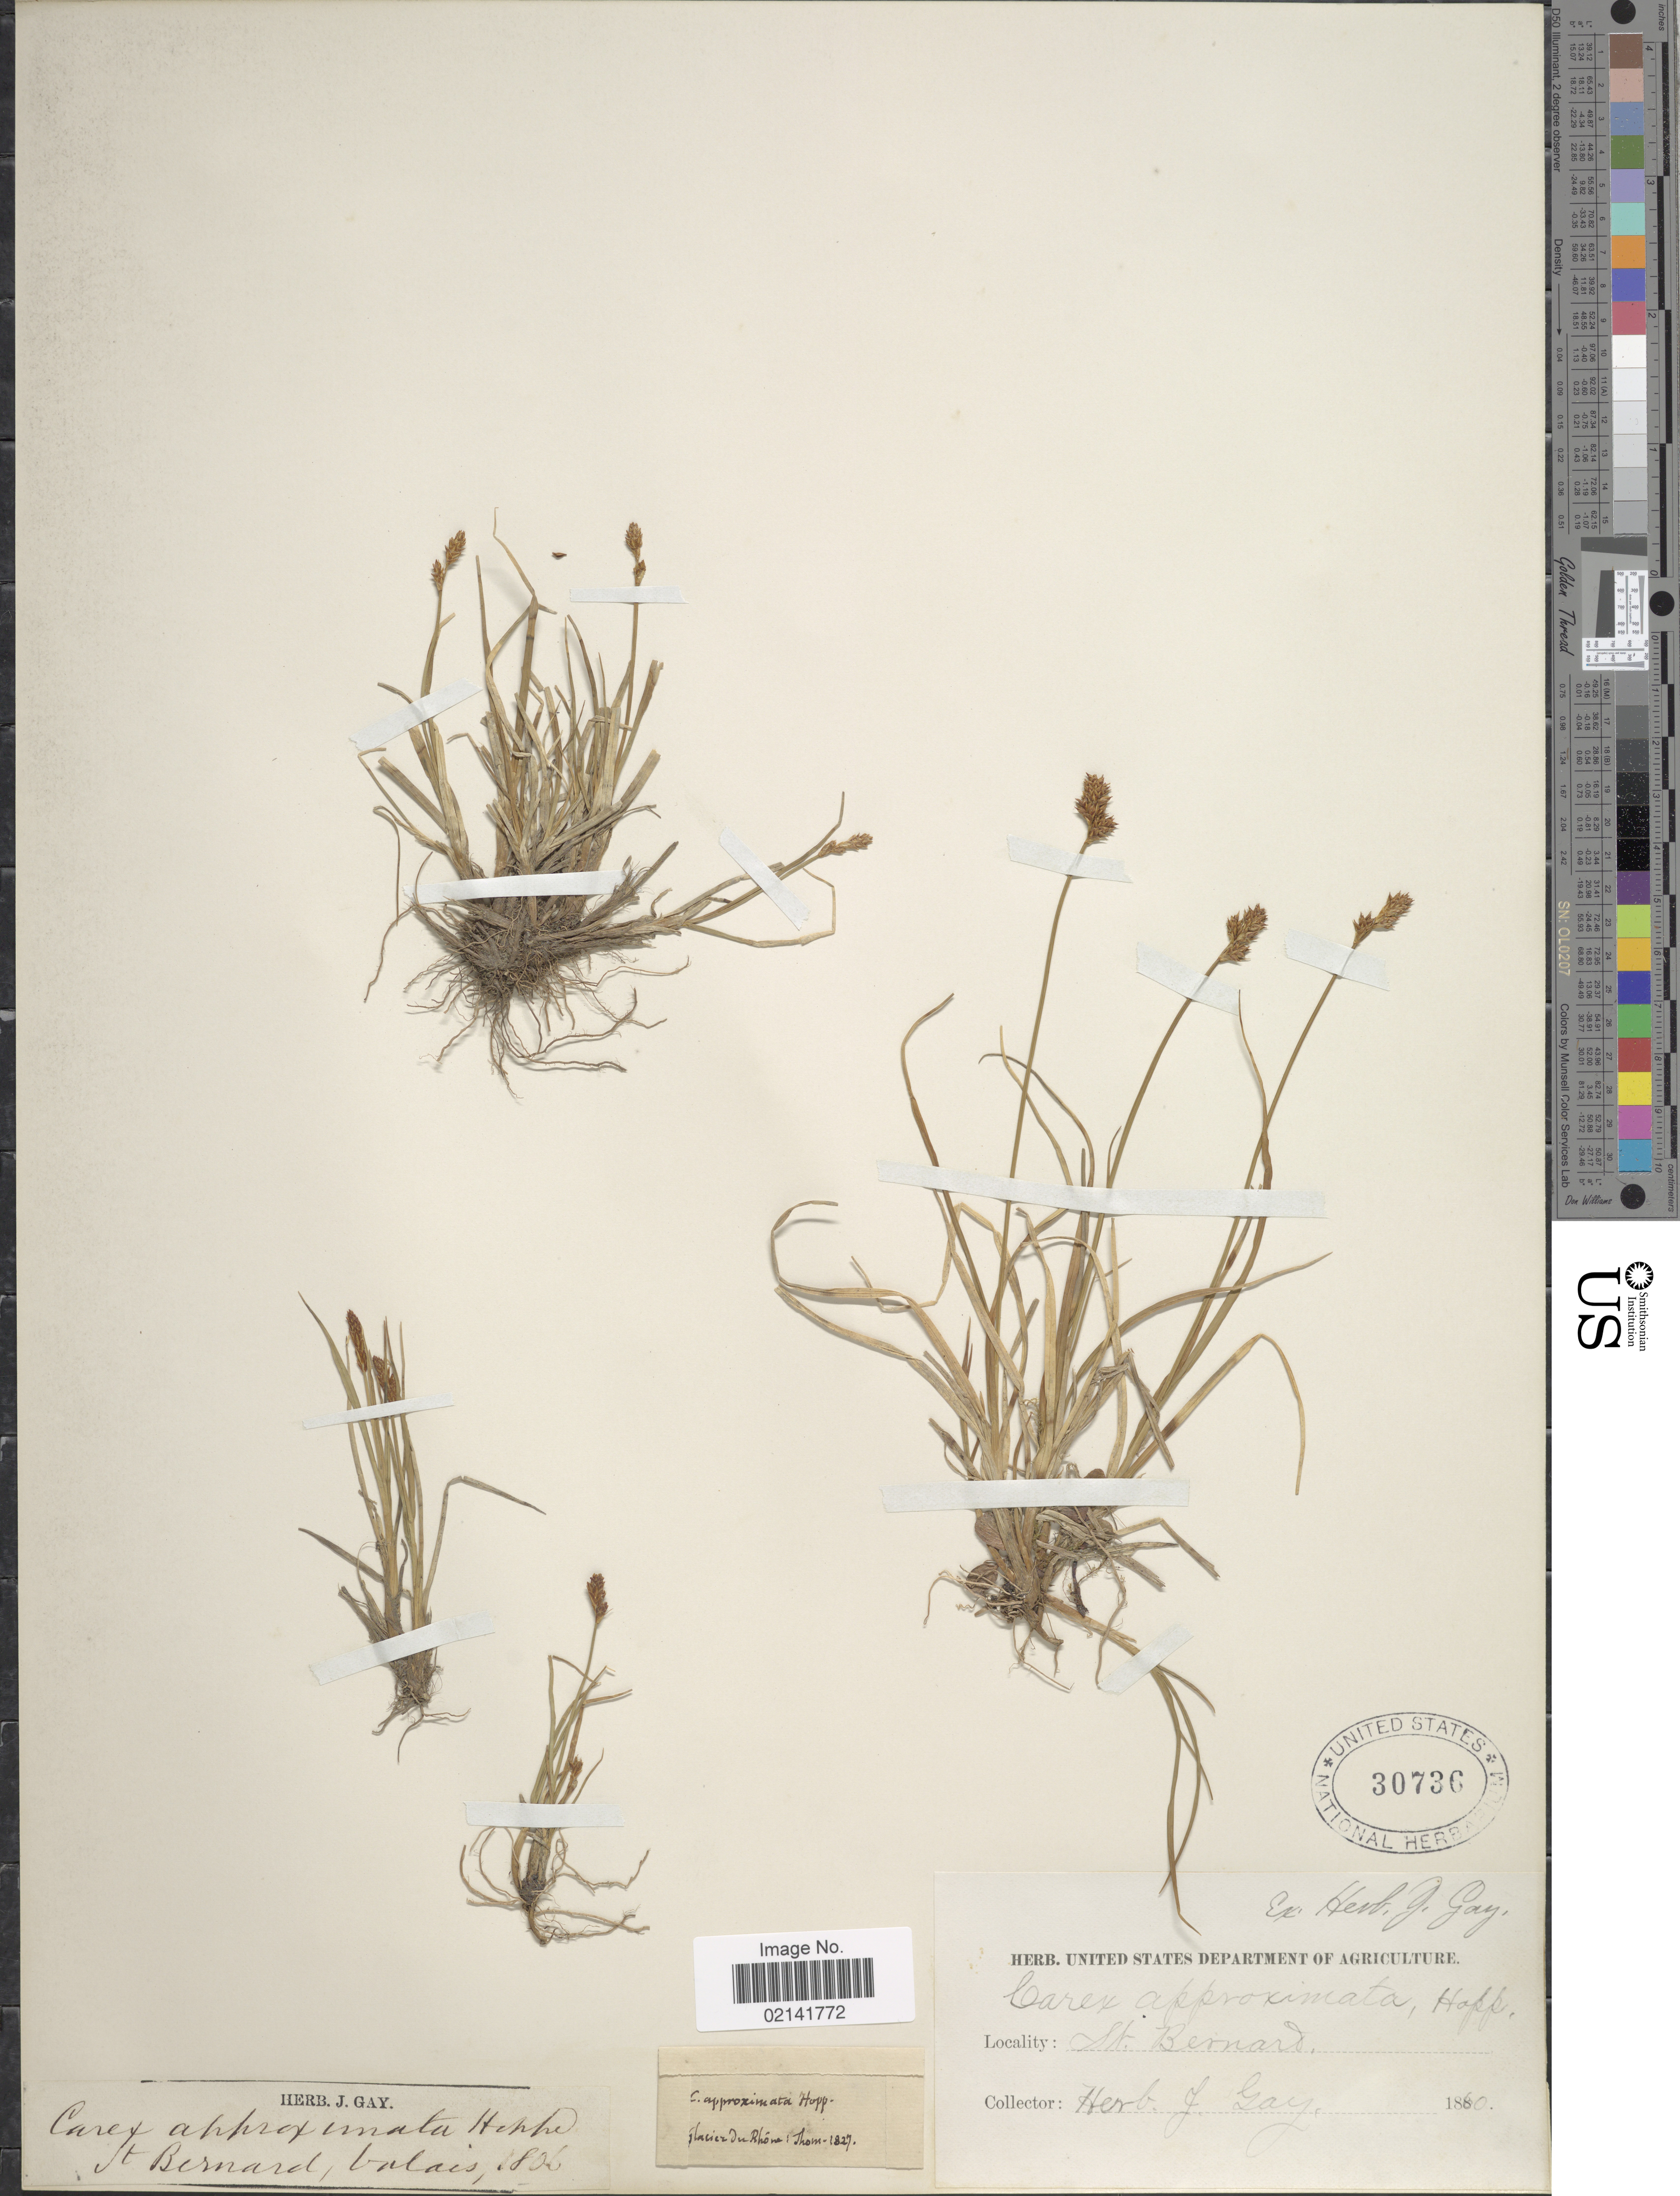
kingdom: Plantae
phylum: Tracheophyta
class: Liliopsida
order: Poales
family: Cyperaceae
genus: Carex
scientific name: Carex approximata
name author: All.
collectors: ex herb. J. Gay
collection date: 1860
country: Switzerland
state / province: Valais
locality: St. Bernard, Valais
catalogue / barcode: US 30736